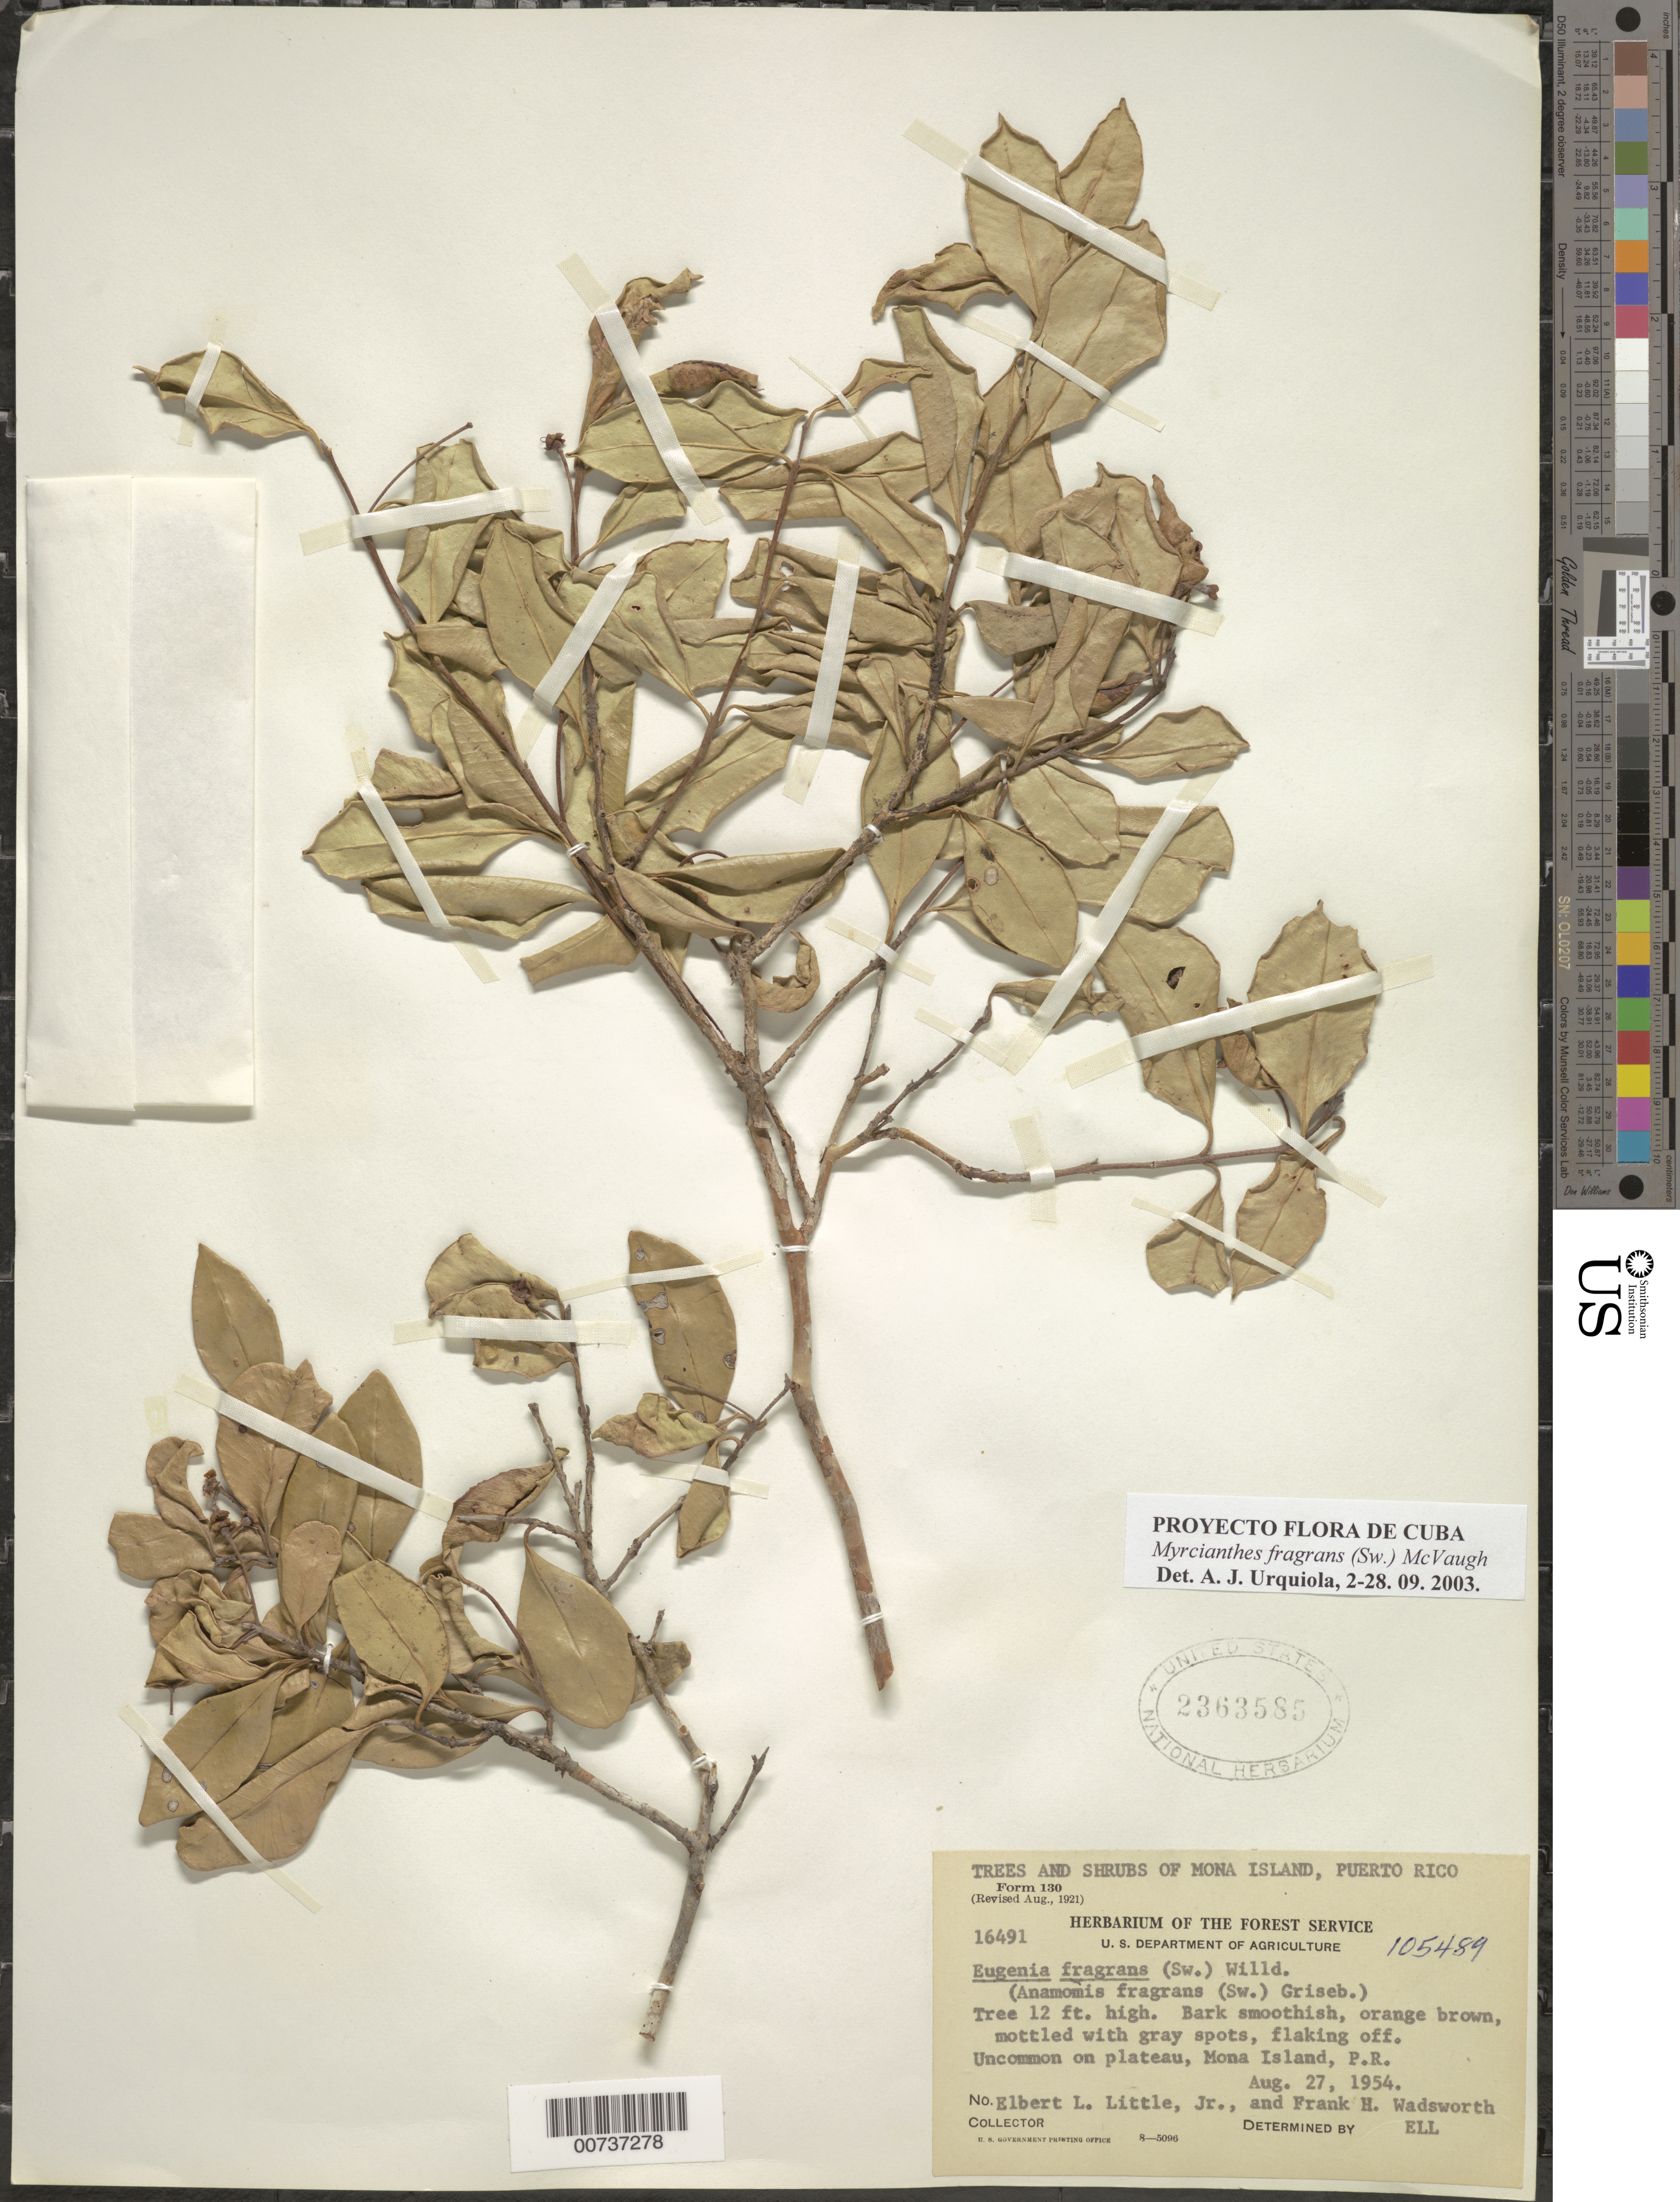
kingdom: Plantae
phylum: Tracheophyta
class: Magnoliopsida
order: Myrtales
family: Myrtaceae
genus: Myrcianthes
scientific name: Myrcianthes fragrans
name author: (Sw.) McVaugh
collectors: E. L. Little & F. Wadsworth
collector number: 16491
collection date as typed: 27 Aug 1954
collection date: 1954-08-27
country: Puerto Rico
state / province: Mayaguëz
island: Mona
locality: Mona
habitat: Uncommon on plateau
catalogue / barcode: US 2363585